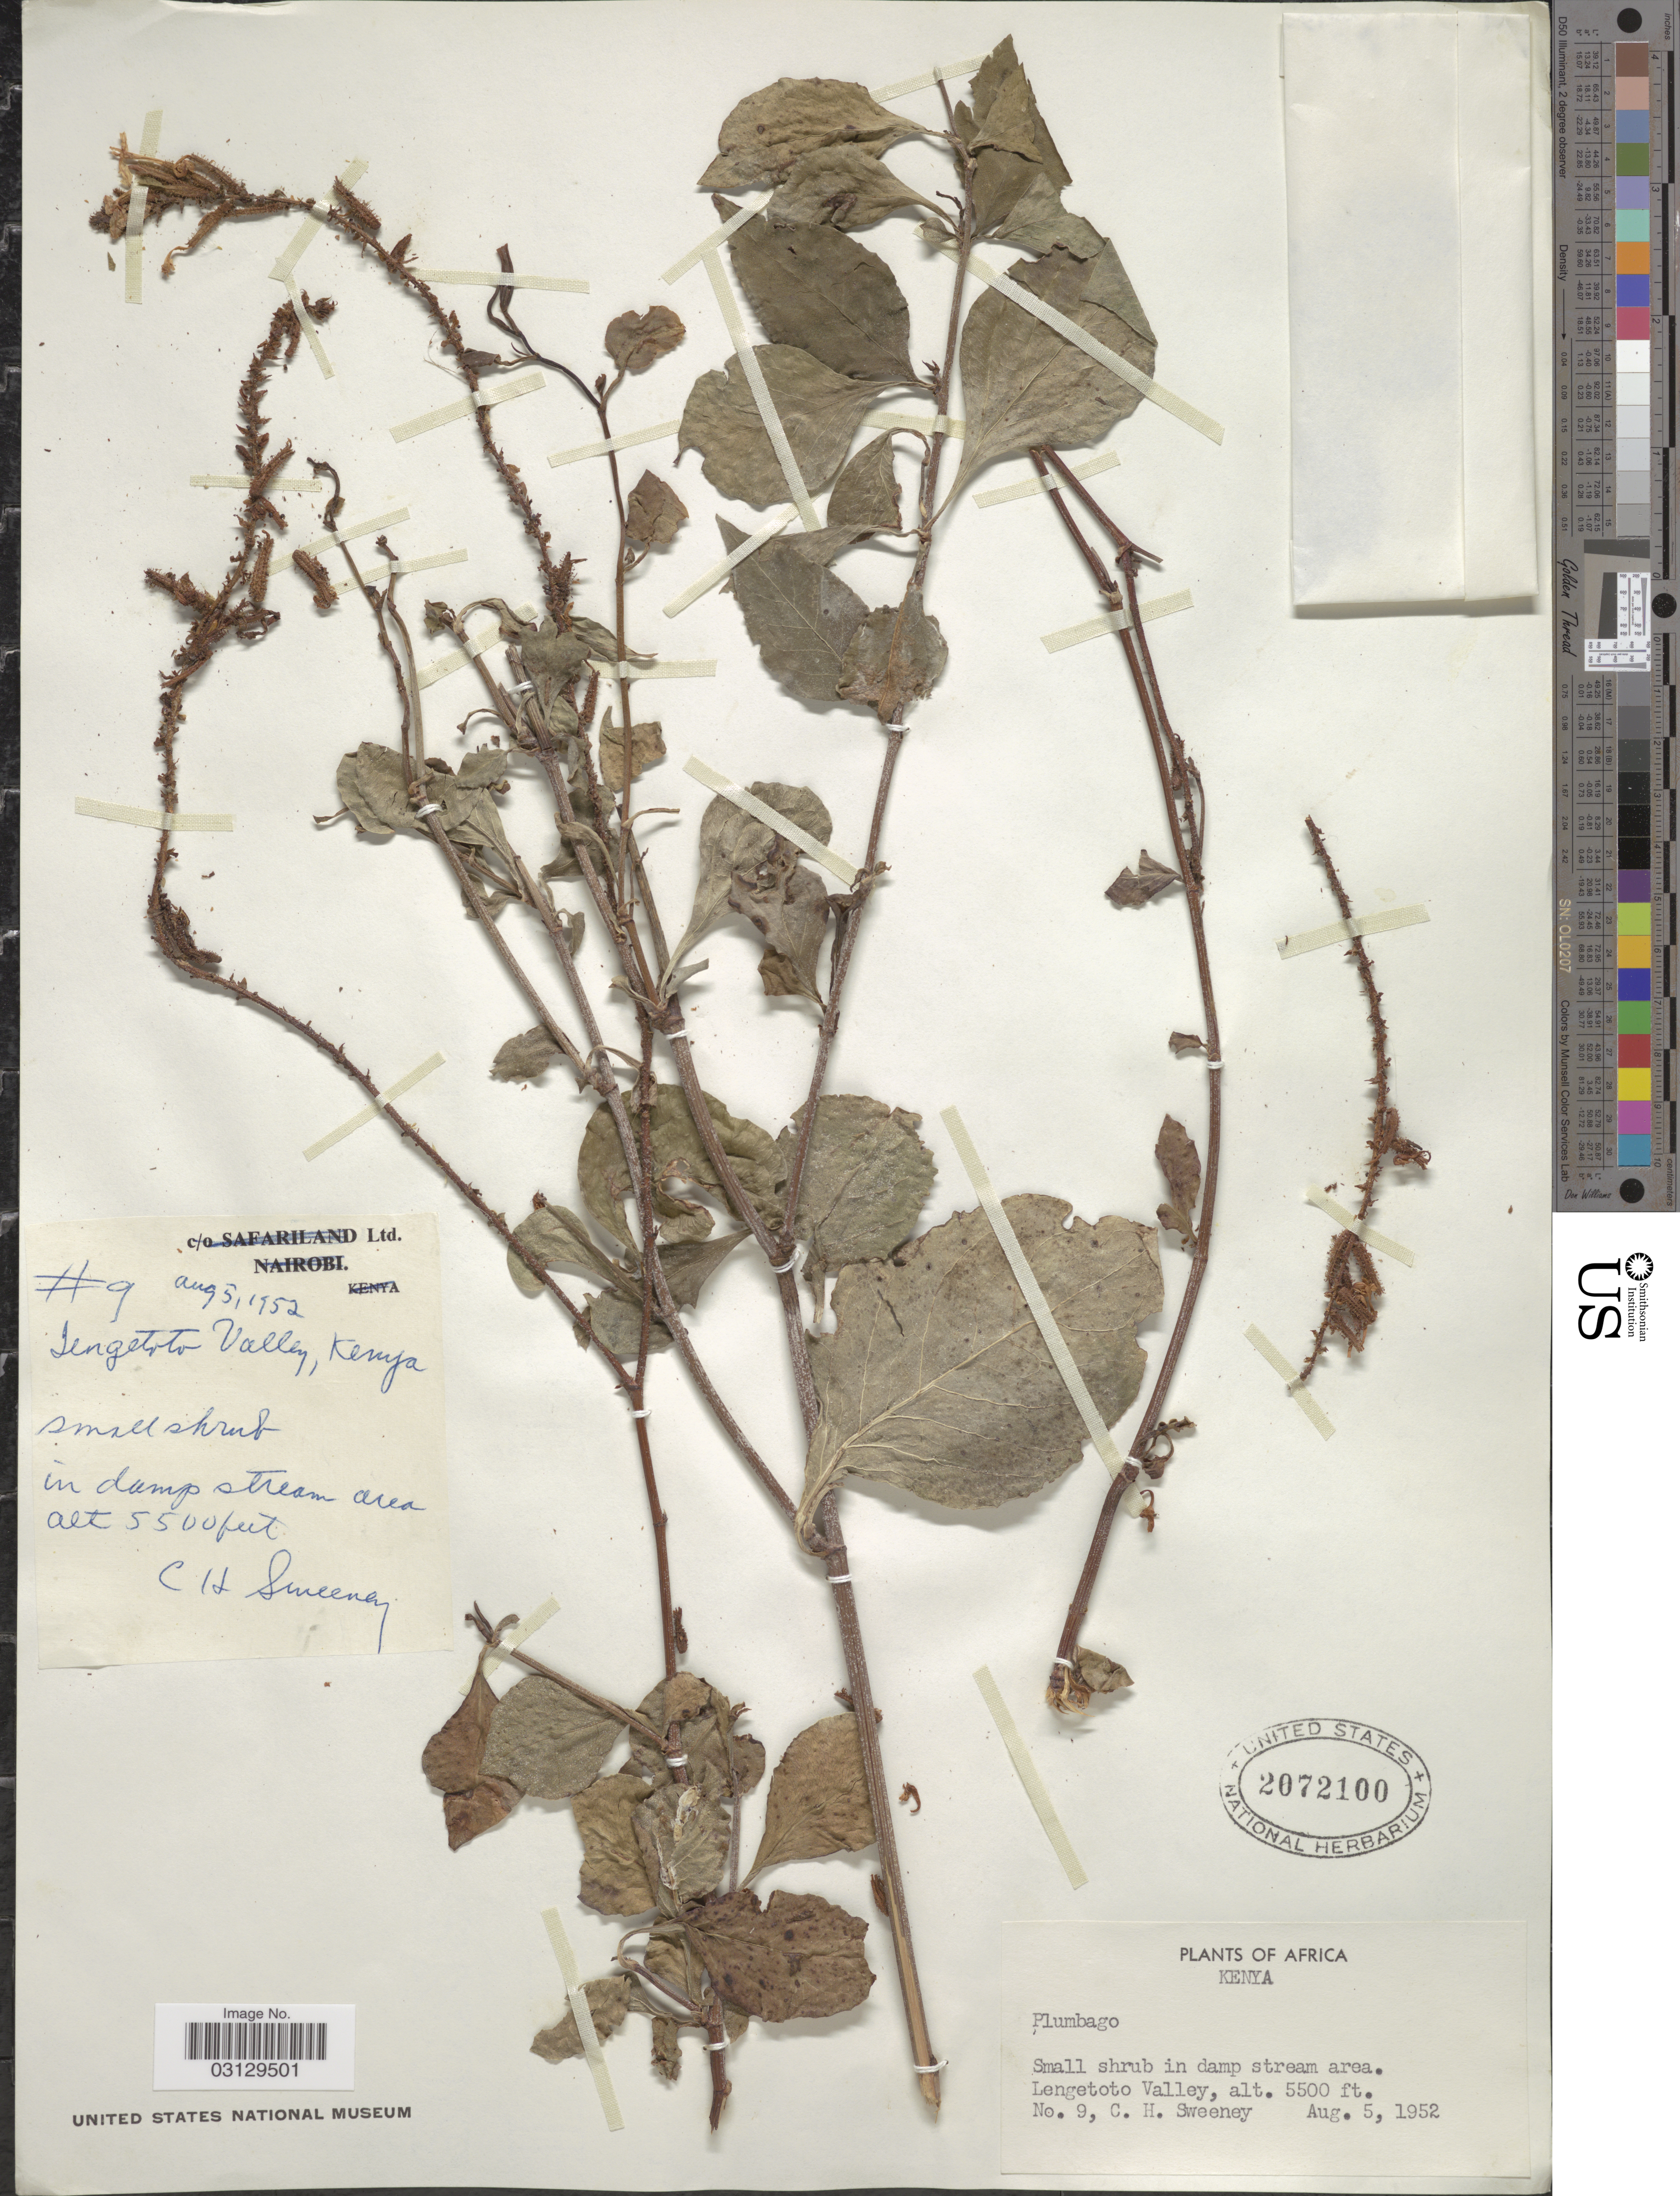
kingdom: Plantae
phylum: Tracheophyta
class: Magnoliopsida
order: Caryophyllales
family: Plumbaginaceae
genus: Plumbago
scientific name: Plumbago sp.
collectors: C. Sweeney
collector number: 9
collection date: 1952-08-05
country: Kenya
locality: Lengetoto Valley.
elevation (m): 1676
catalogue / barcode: US 2072100